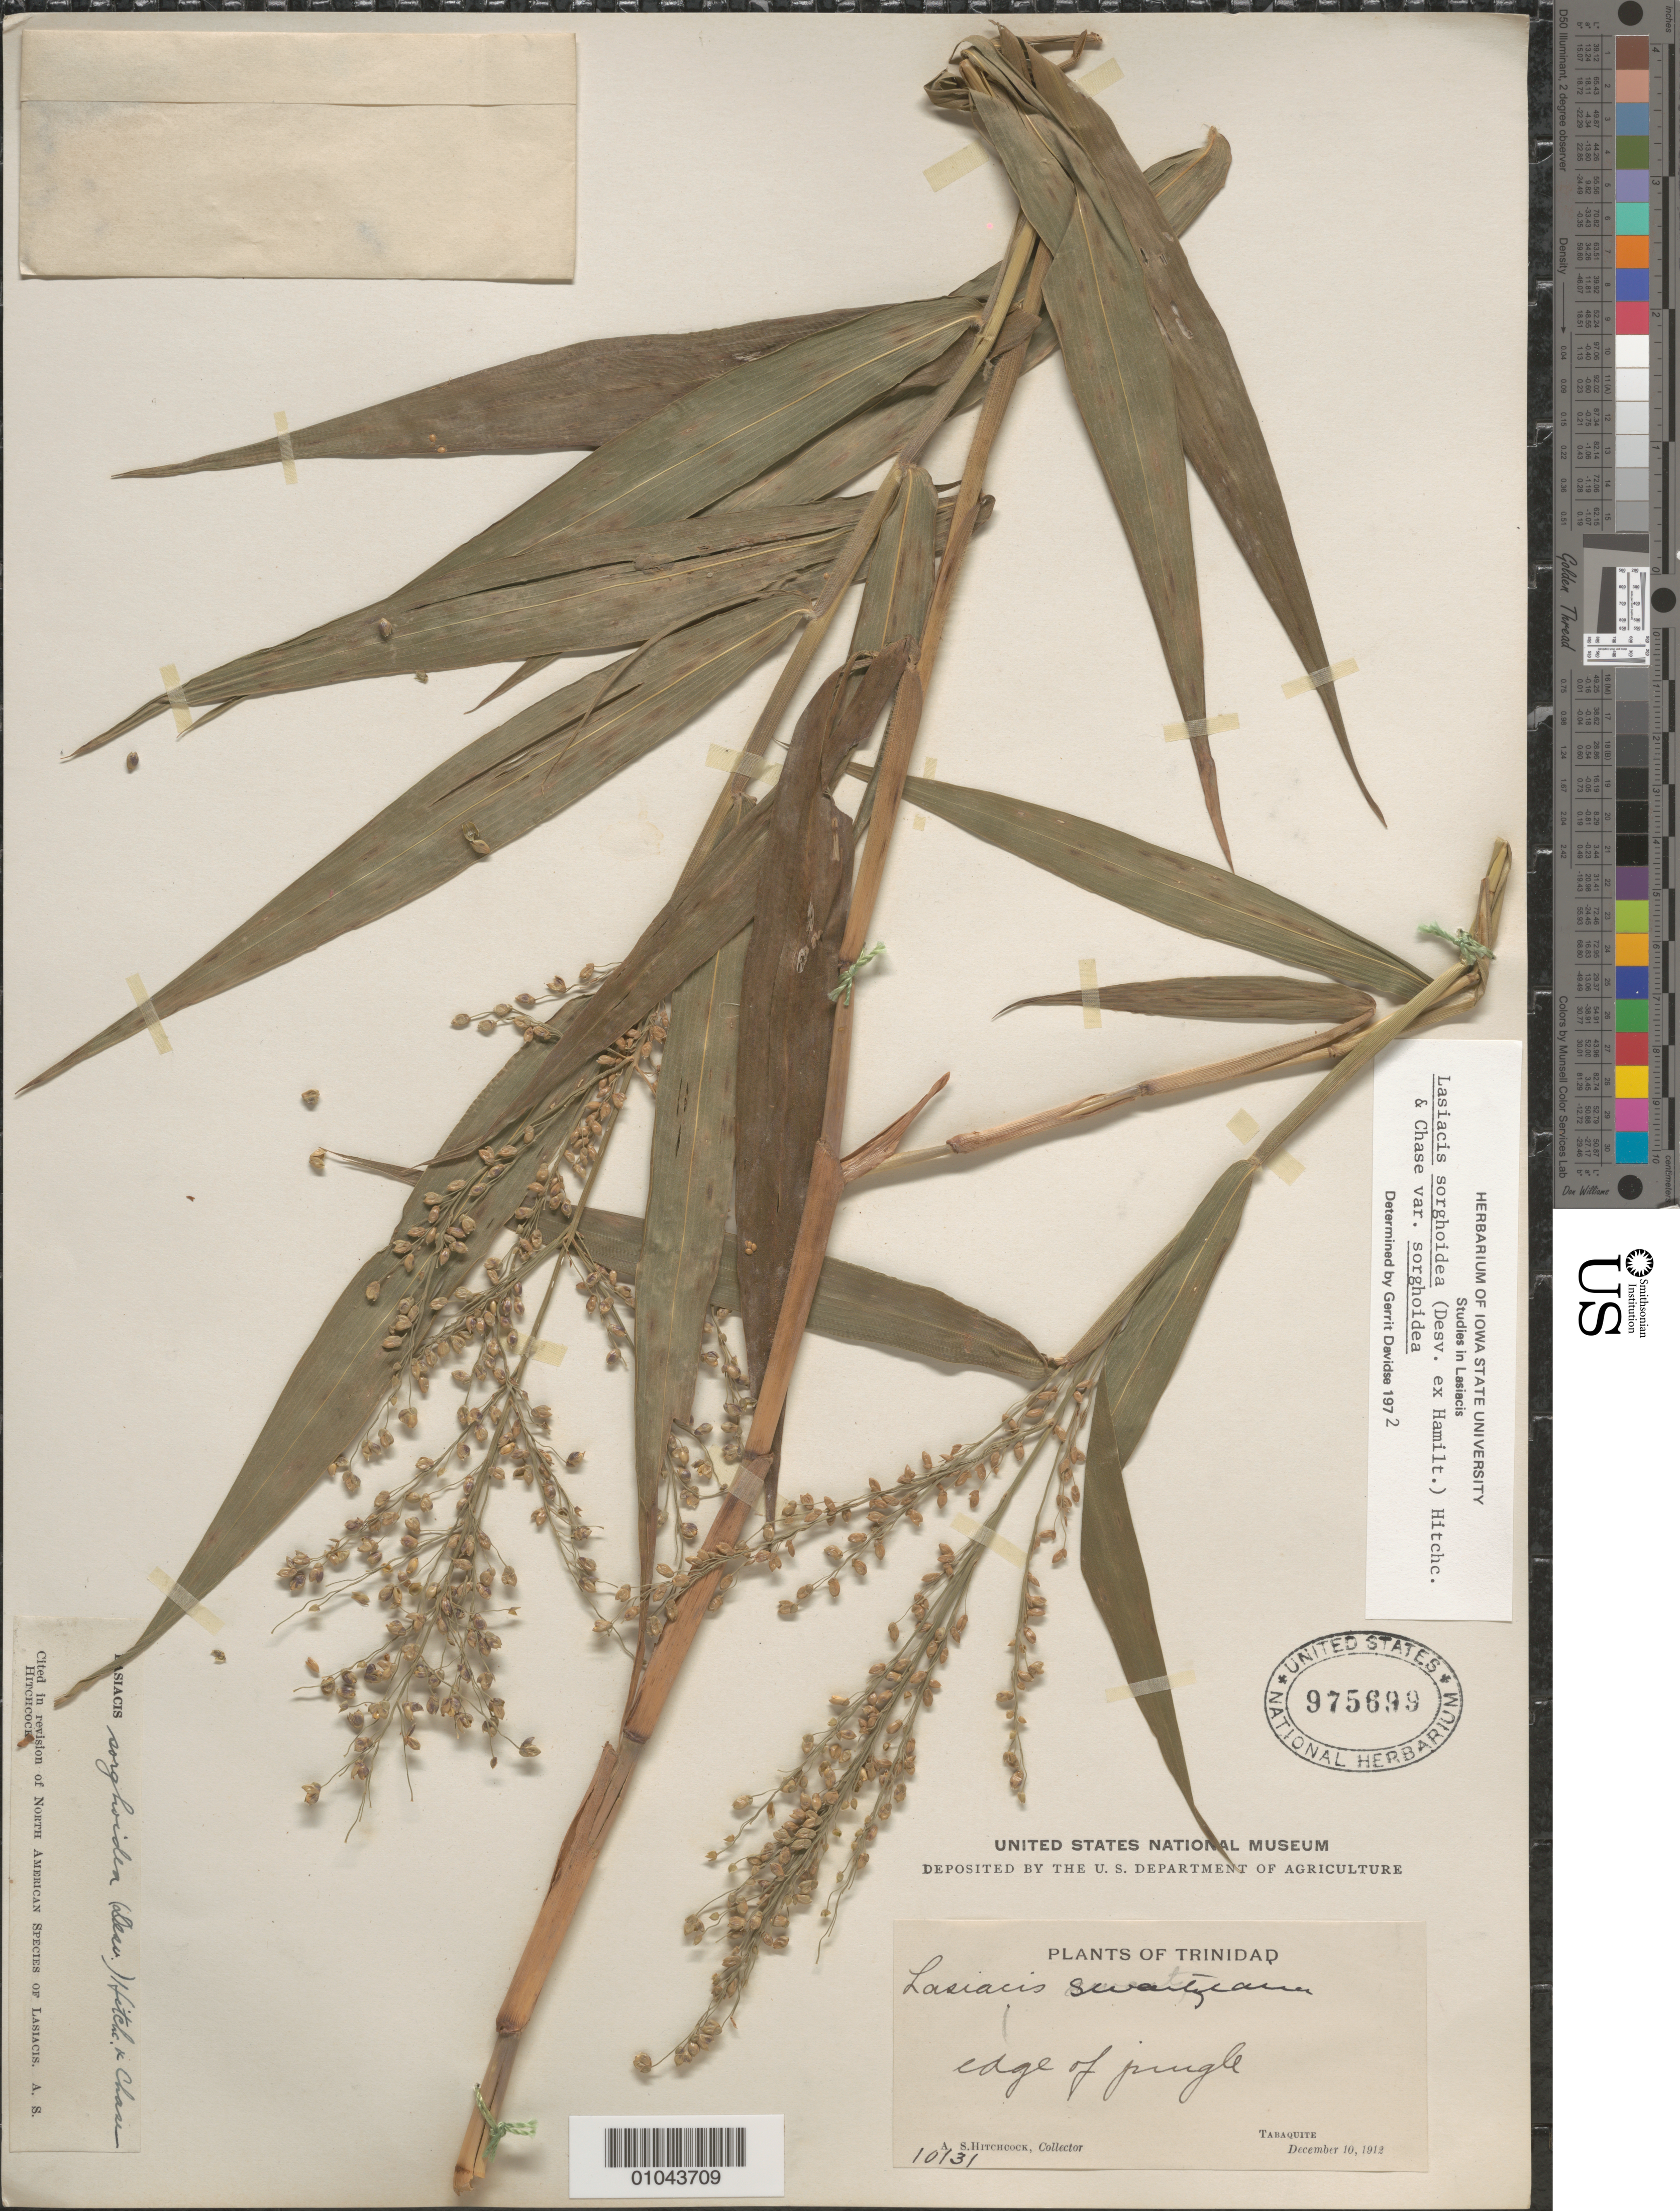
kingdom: Plantae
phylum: Tracheophyta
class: Liliopsida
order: Poales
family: Poaceae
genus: Lasiacis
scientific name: Lasiacis sorghoidea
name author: (Desv. ex Ham.) Hitchc. & Chase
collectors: A. S. Hitchcock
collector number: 10131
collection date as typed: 10 Dec 1912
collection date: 1912-12-10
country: Trinidad and Tobago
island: Trinidad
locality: Tabaquite, edge of jungle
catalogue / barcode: US 975699